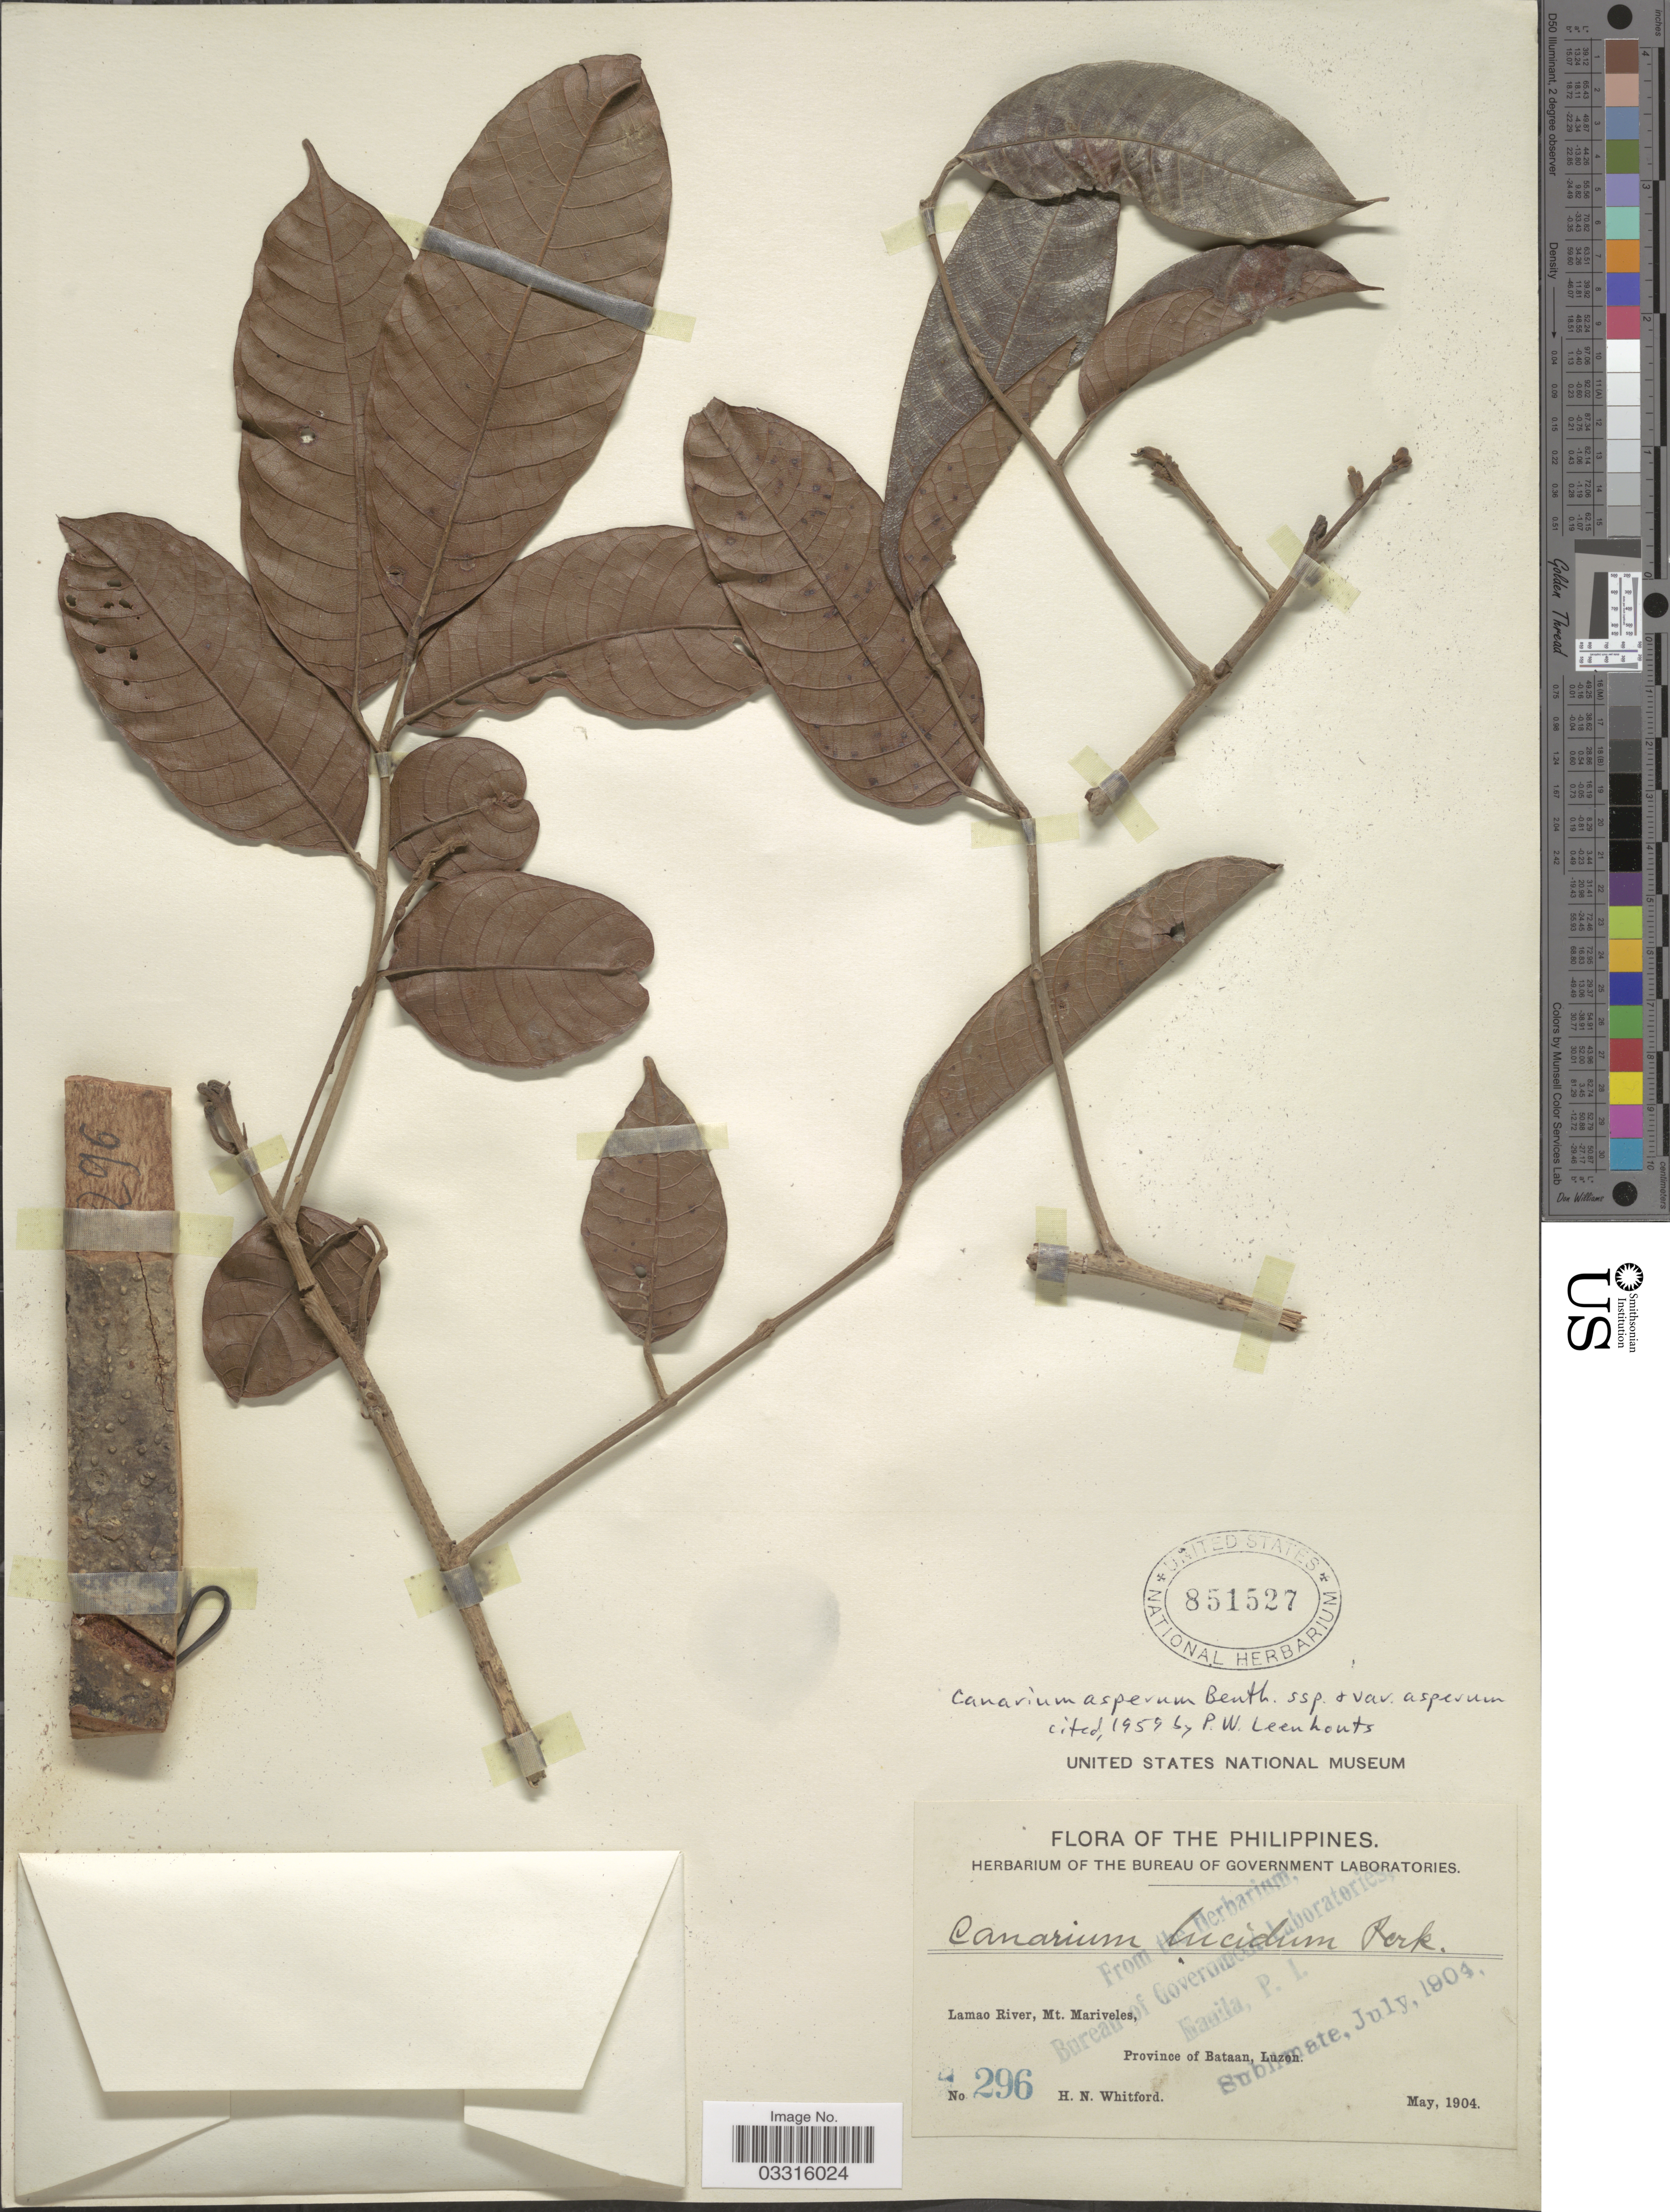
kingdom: Plantae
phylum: Tracheophyta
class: Magnoliopsida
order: Sapindales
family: Burseraceae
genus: Canarium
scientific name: Canarium asperum subsp. asperum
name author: Benth.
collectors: H. N. Whitford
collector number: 296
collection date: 1904-05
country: Philippines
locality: Lamao River, Mt. Mariveles, Province of Bataan, Luzon.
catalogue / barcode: US 851527